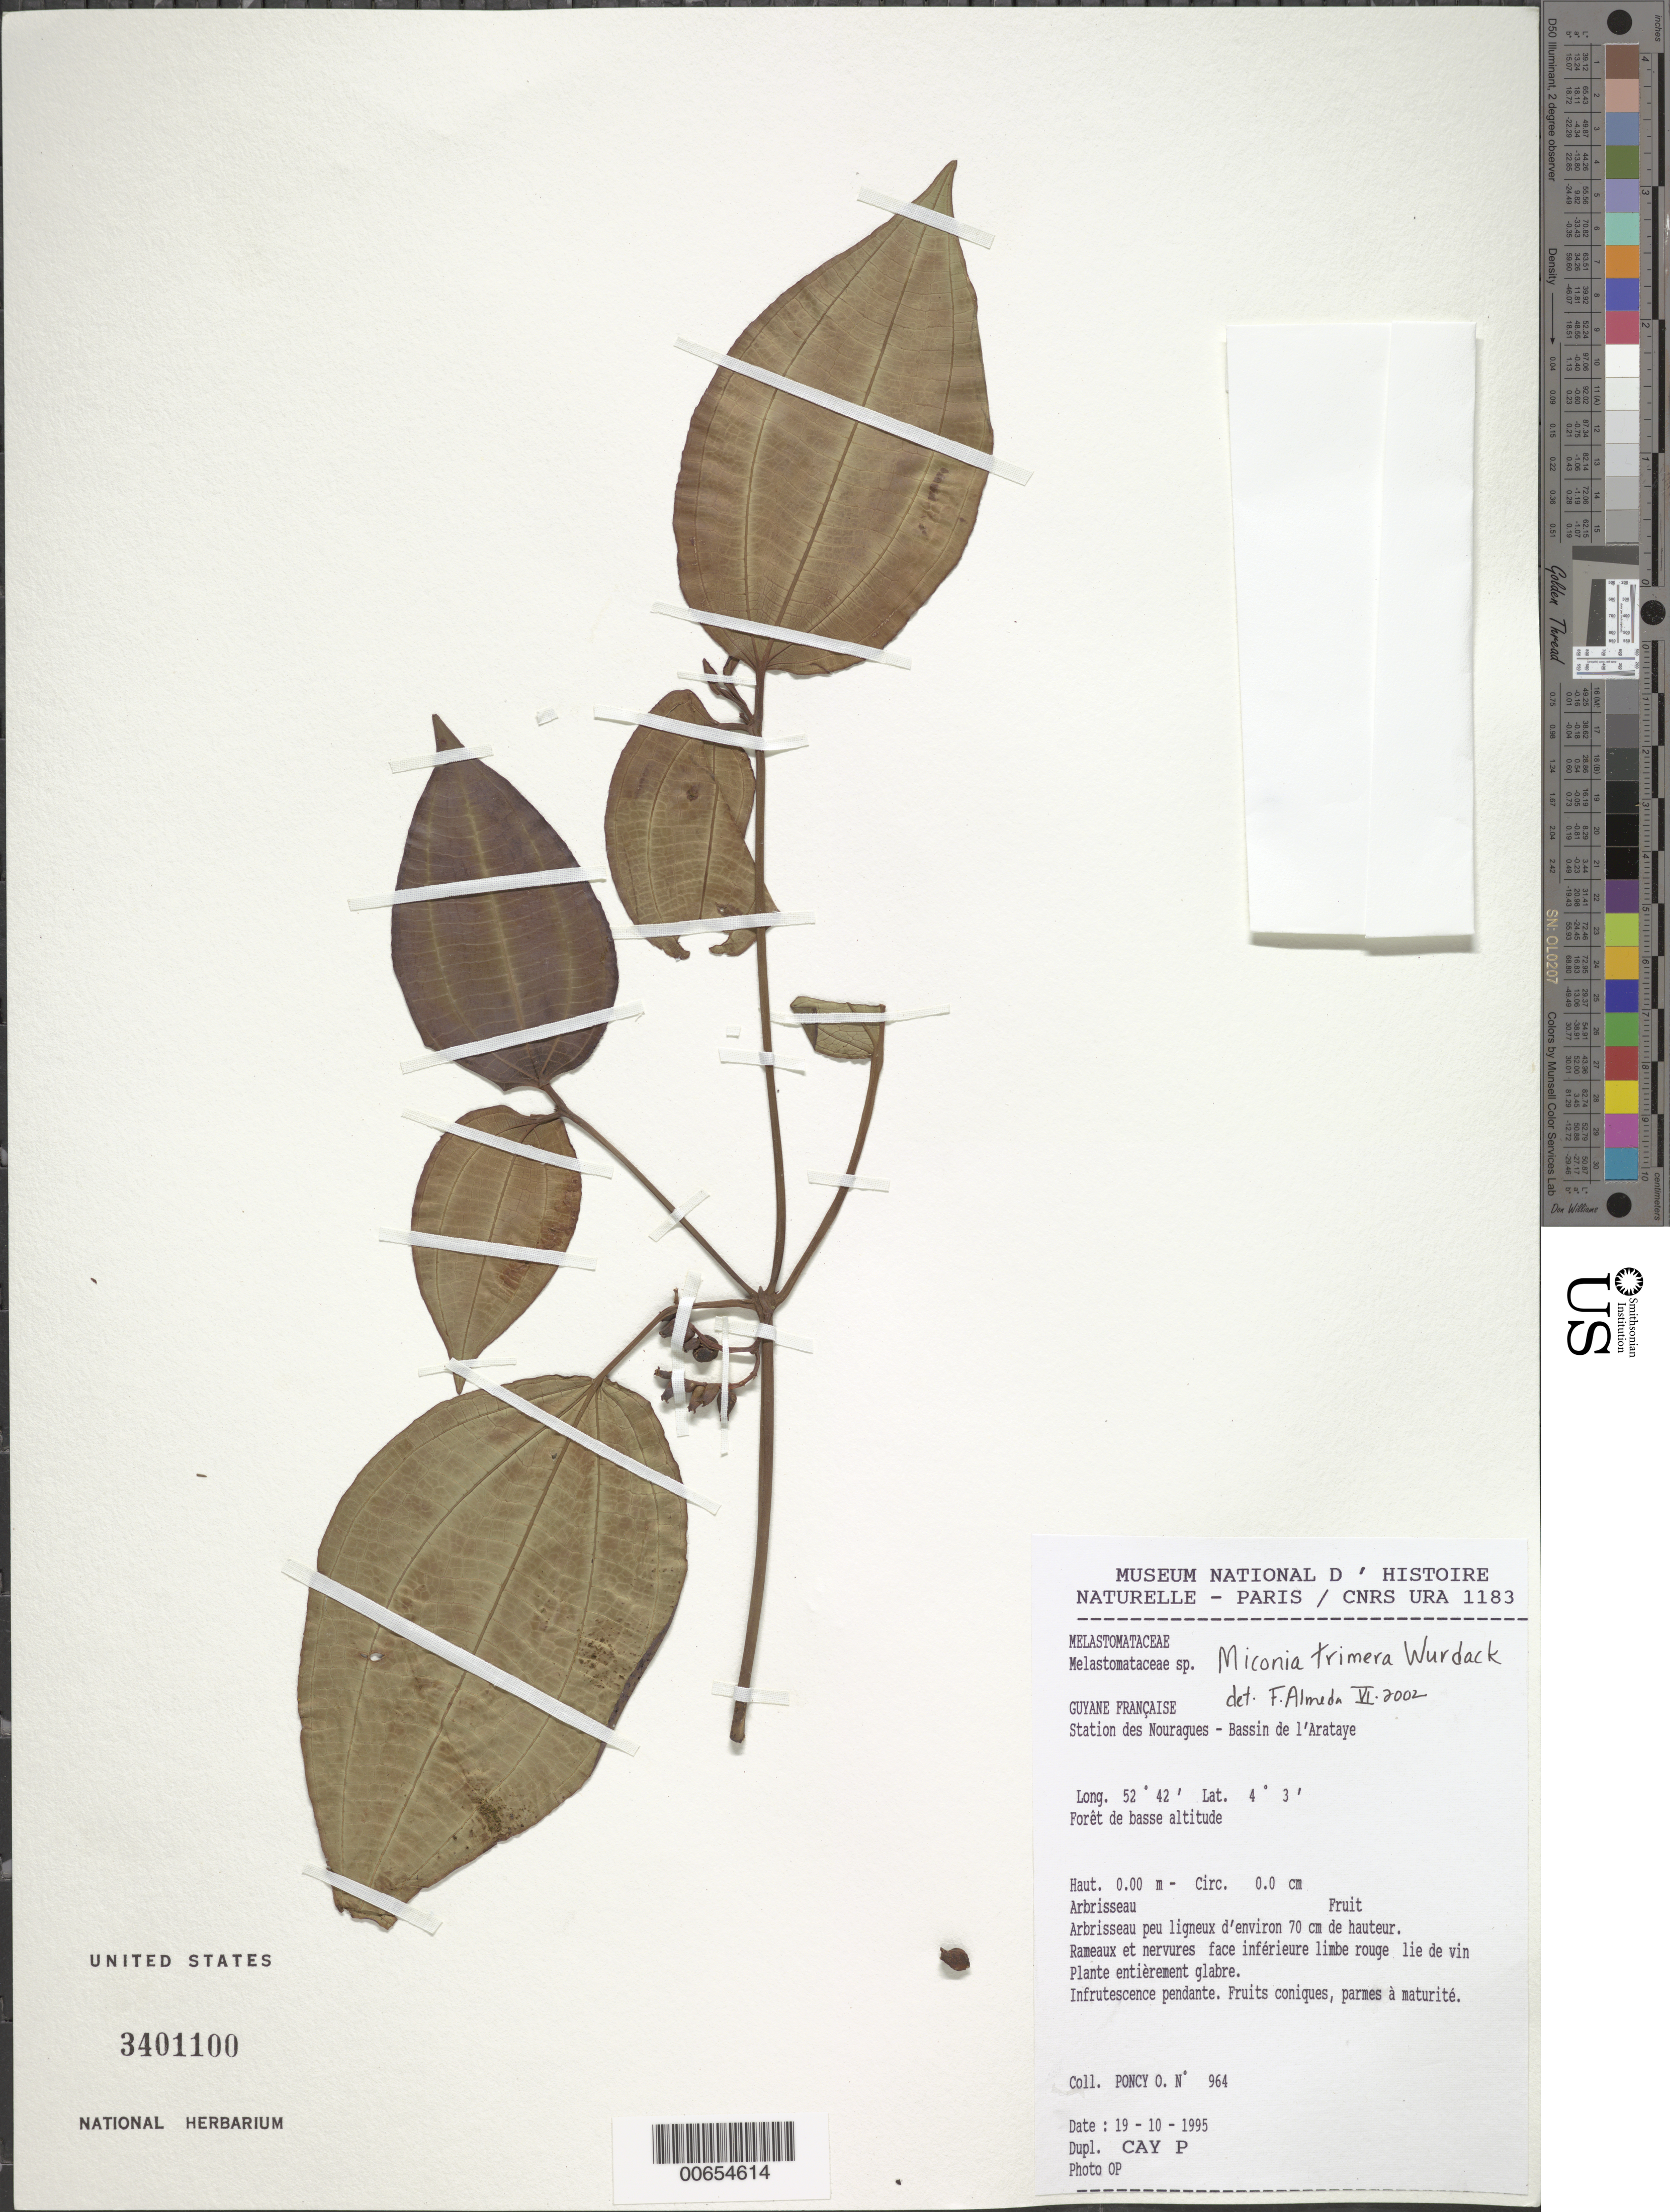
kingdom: Plantae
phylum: Tracheophyta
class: Magnoliopsida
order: Myrtales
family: Melastomataceae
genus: Miconia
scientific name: Miconia trimera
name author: Wurdack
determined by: Almeda, F.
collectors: O. Poncy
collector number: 964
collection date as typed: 19-Oct-95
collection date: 1995-10-19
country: French Guiana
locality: Station des Nouragues, Bassin de l'Approuague, Arataye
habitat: Low forest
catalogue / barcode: US 3401100